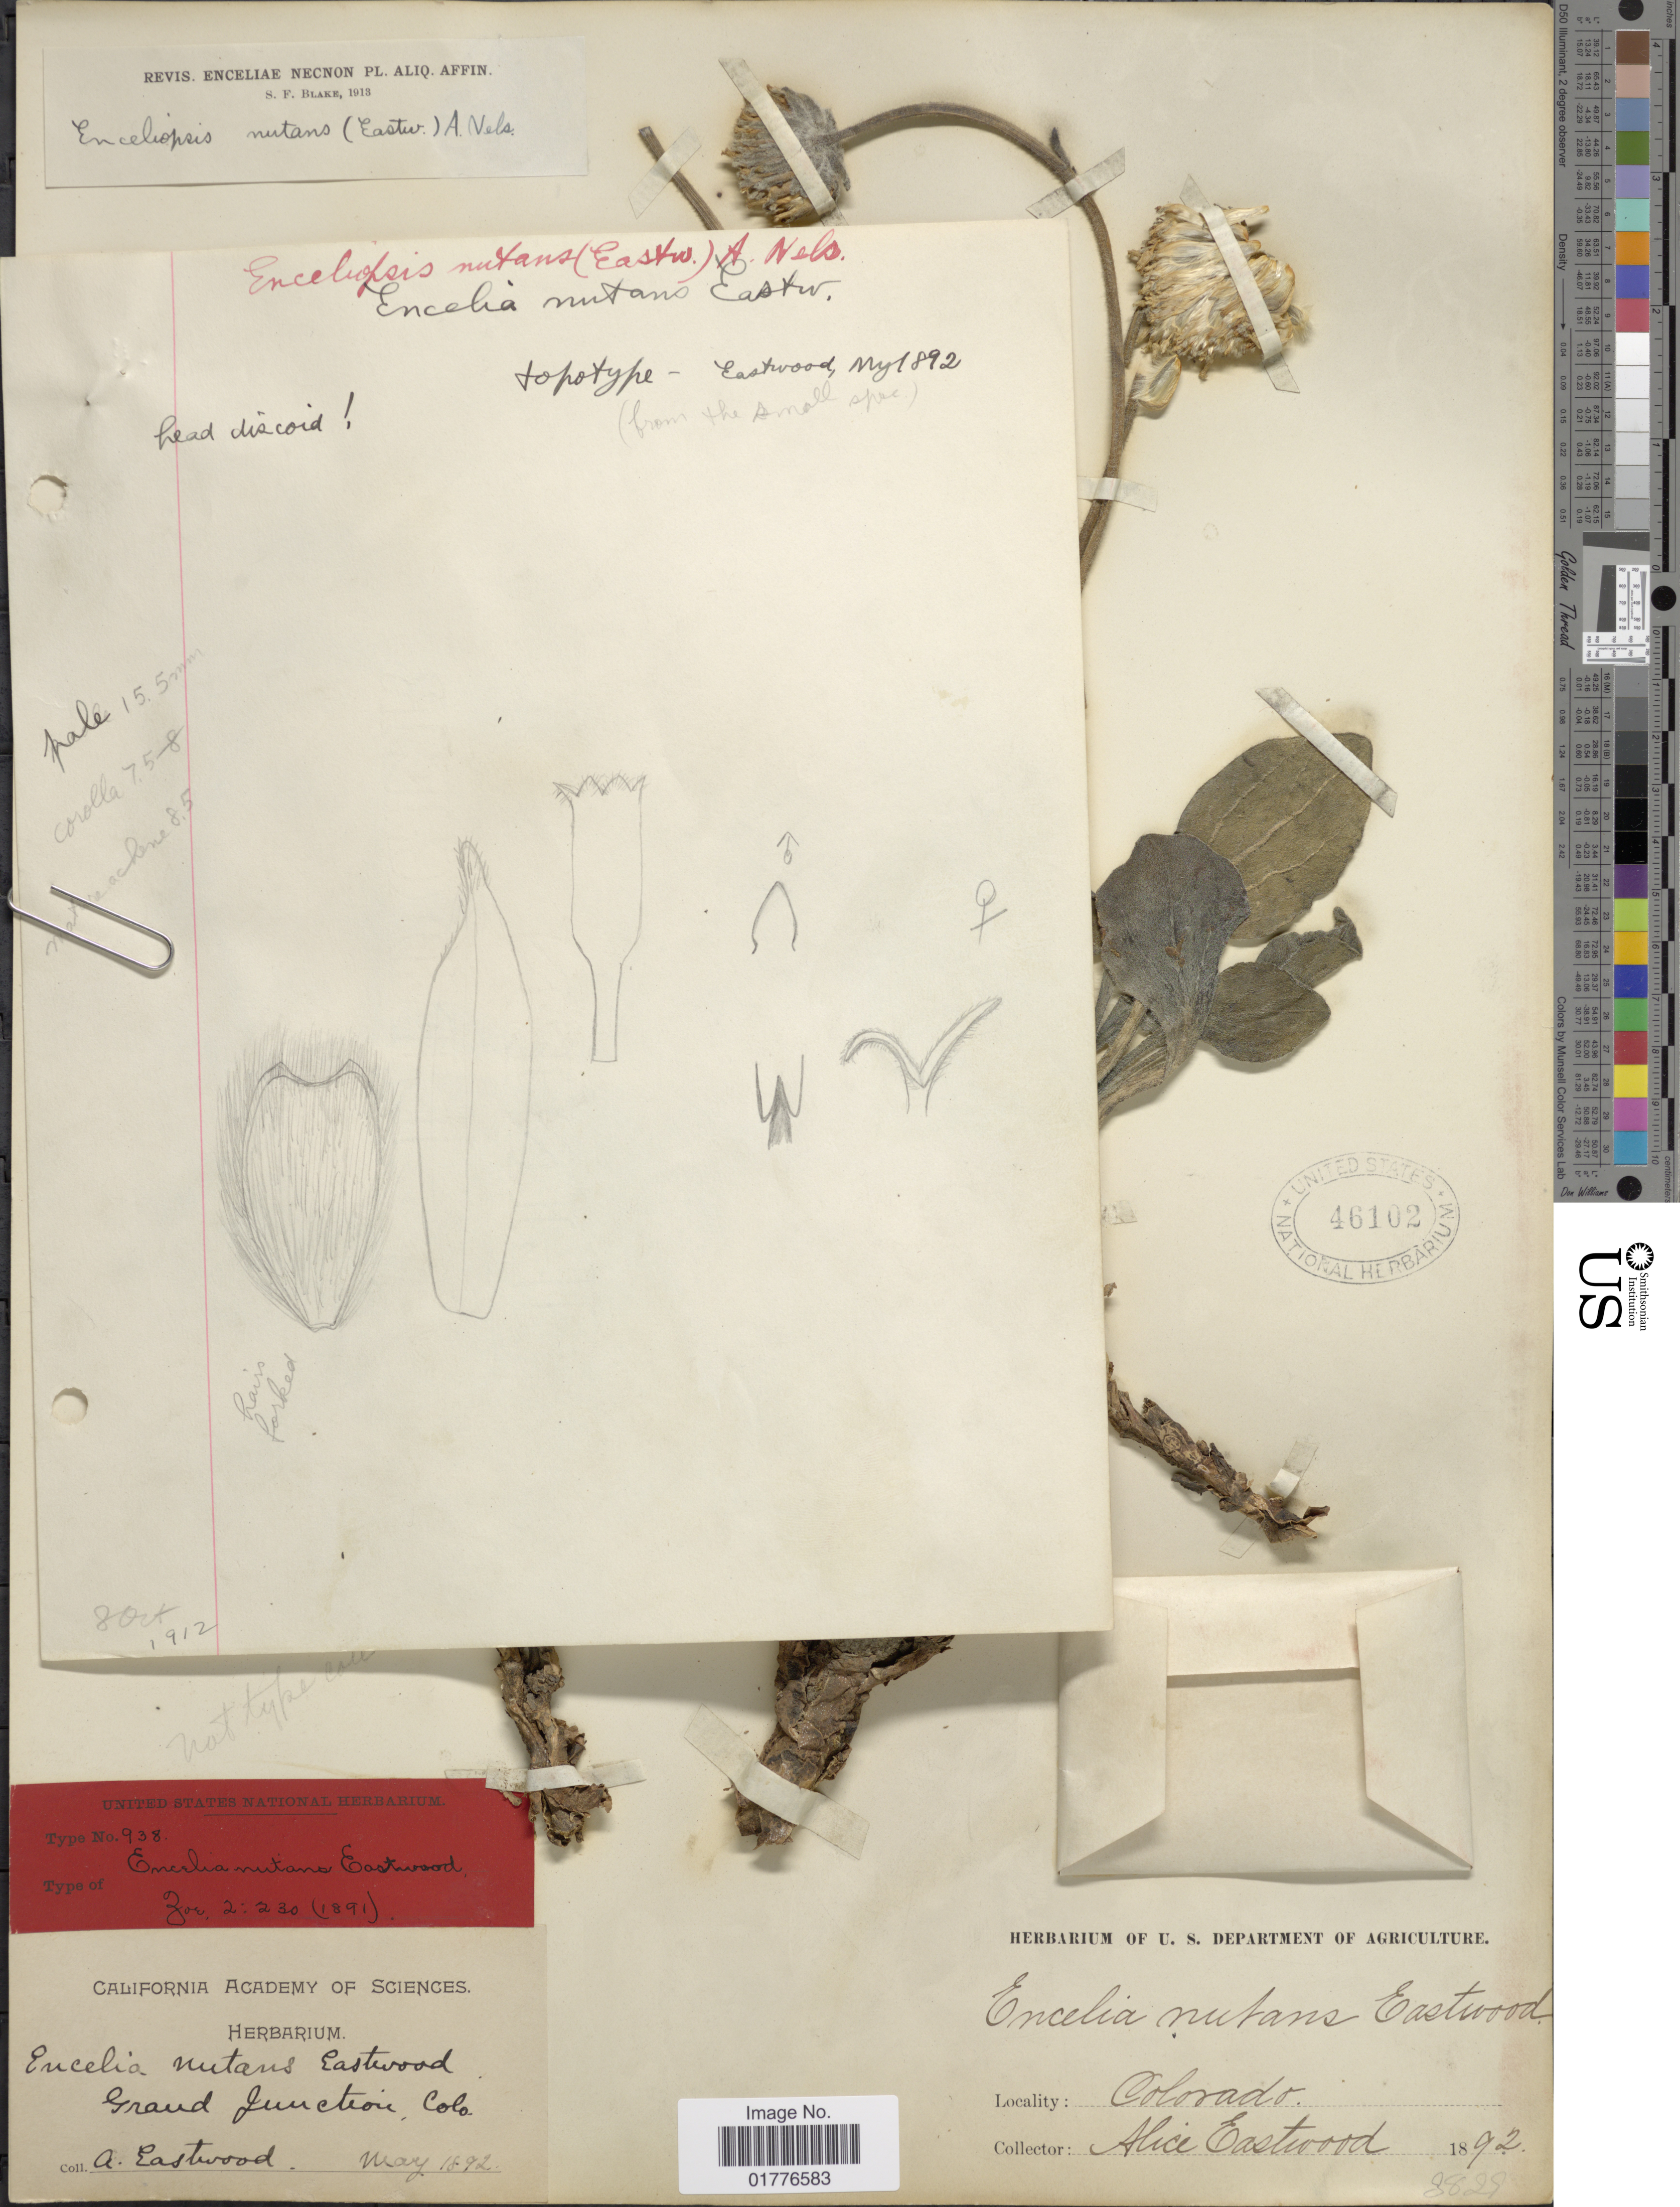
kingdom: Plantae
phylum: Tracheophyta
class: Magnoliopsida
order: Asterales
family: Asteraceae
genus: Enceliopsis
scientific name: Enceliopsis nutans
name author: (Eastw.) A. Nelson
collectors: A. Eastwood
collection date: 1892-05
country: United States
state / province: Colorado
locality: Grand Junction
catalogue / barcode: US 46102